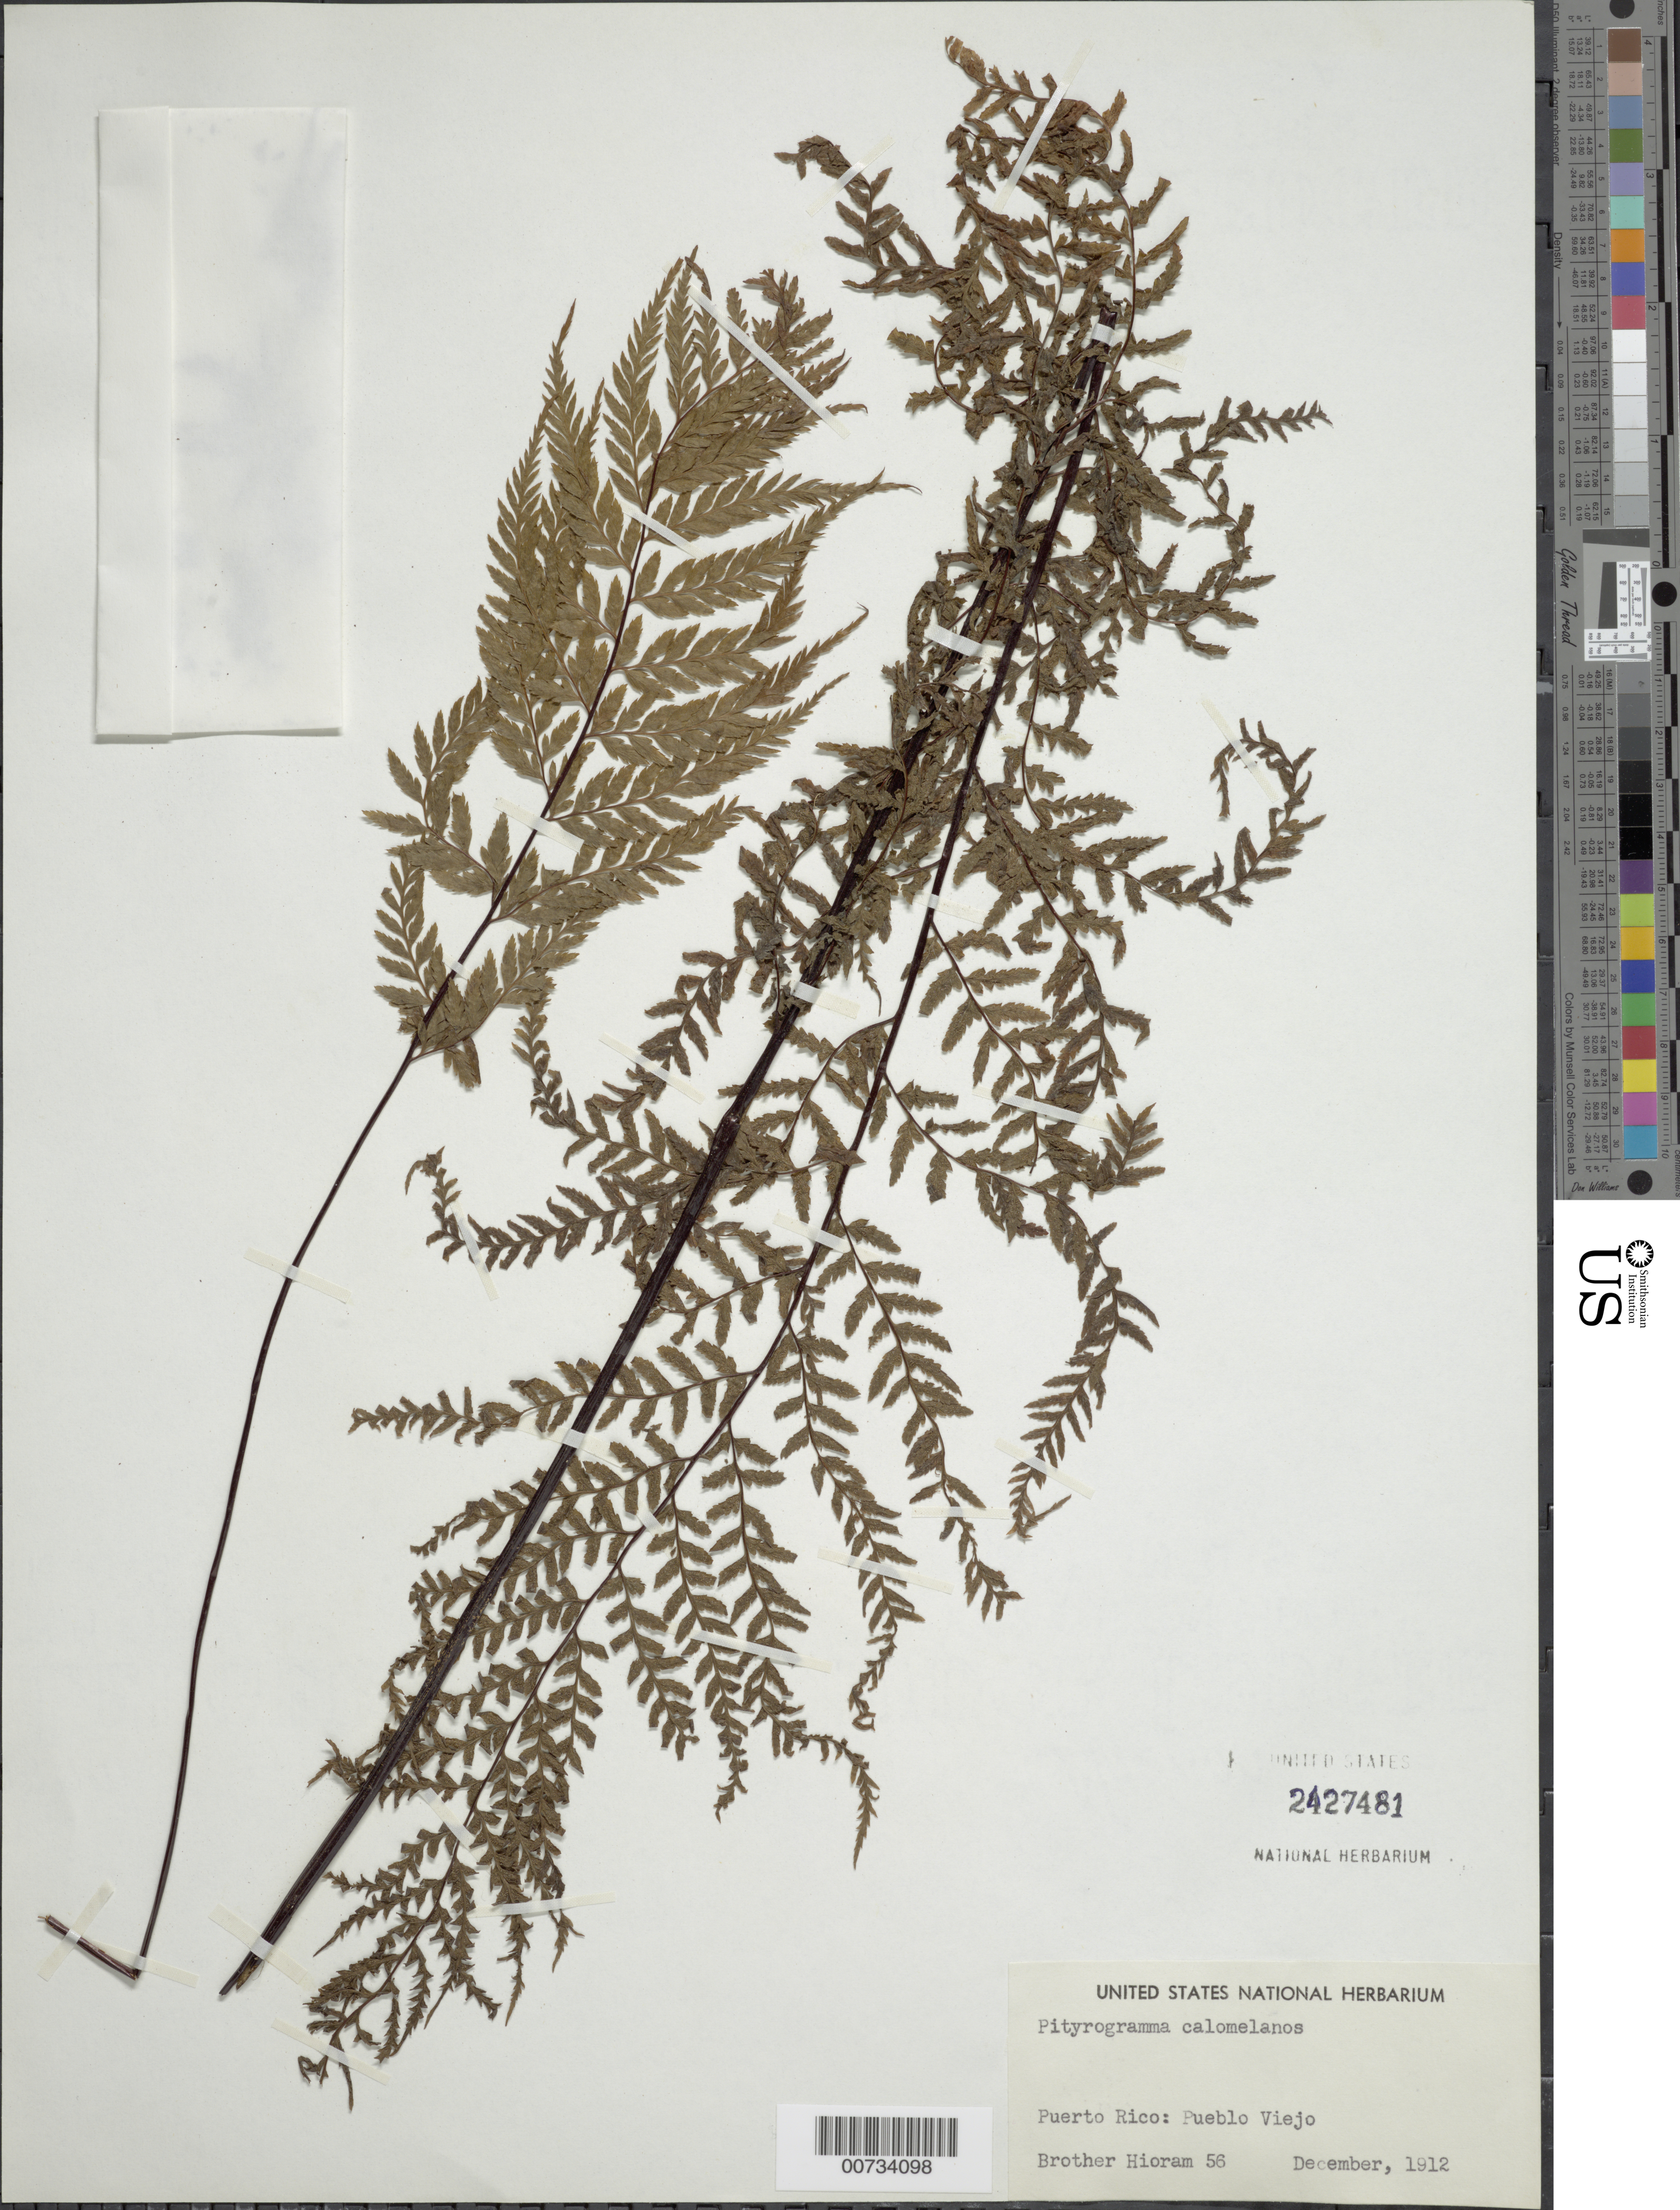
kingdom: Plantae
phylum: Tracheophyta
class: Polypodiopsida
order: Polypodiales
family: Pteridaceae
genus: Pityrogramma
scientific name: Pityrogramma calomelanos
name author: (L.) Link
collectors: Bro. Hioram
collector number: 56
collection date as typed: Dec 1912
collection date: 1912-12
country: Puerto Rico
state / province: Guaynabo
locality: Pueblo Viejo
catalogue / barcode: US 2427481